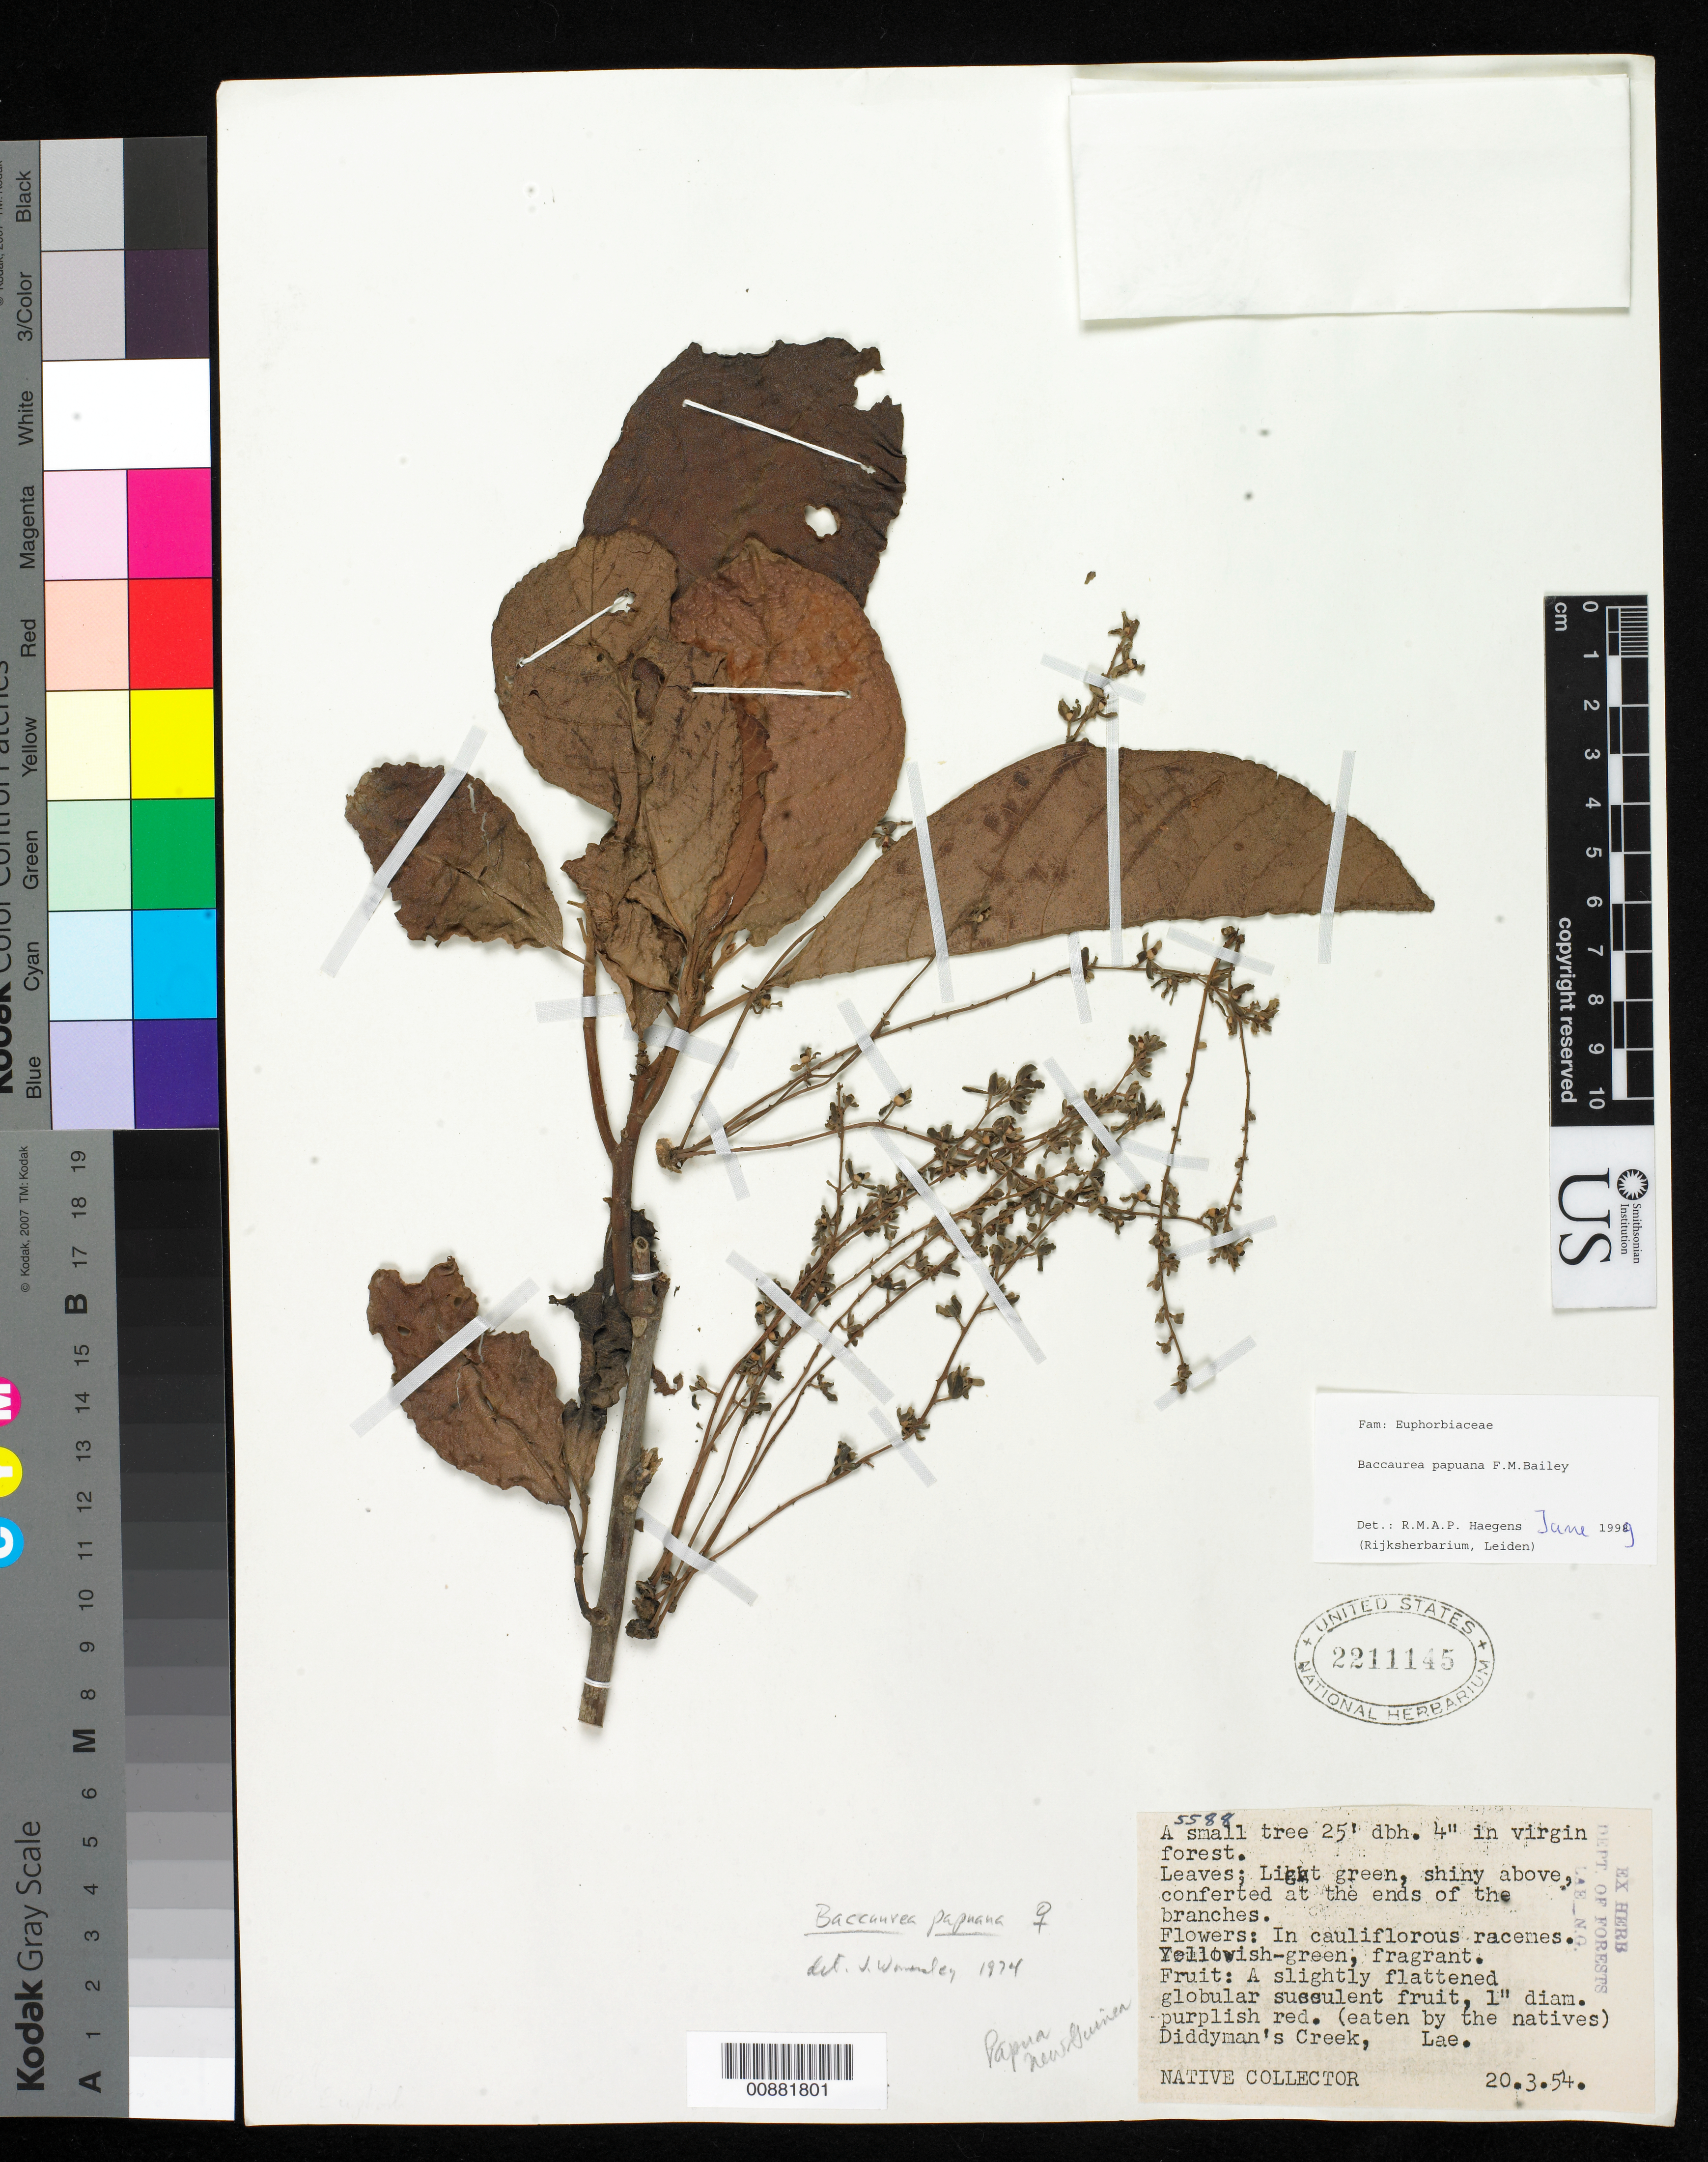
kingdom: Plantae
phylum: Tracheophyta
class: Magnoliopsida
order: Malpighiales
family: Phyllanthaceae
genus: Baccaurea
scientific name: Baccaurea papuana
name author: F.M. Bailey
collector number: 5588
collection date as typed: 20 Mar 1954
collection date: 1954-03-20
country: Papua New Guinea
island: New Guinea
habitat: in virgin forest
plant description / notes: MJD copied to EBDCS- Food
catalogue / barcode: US 2211145